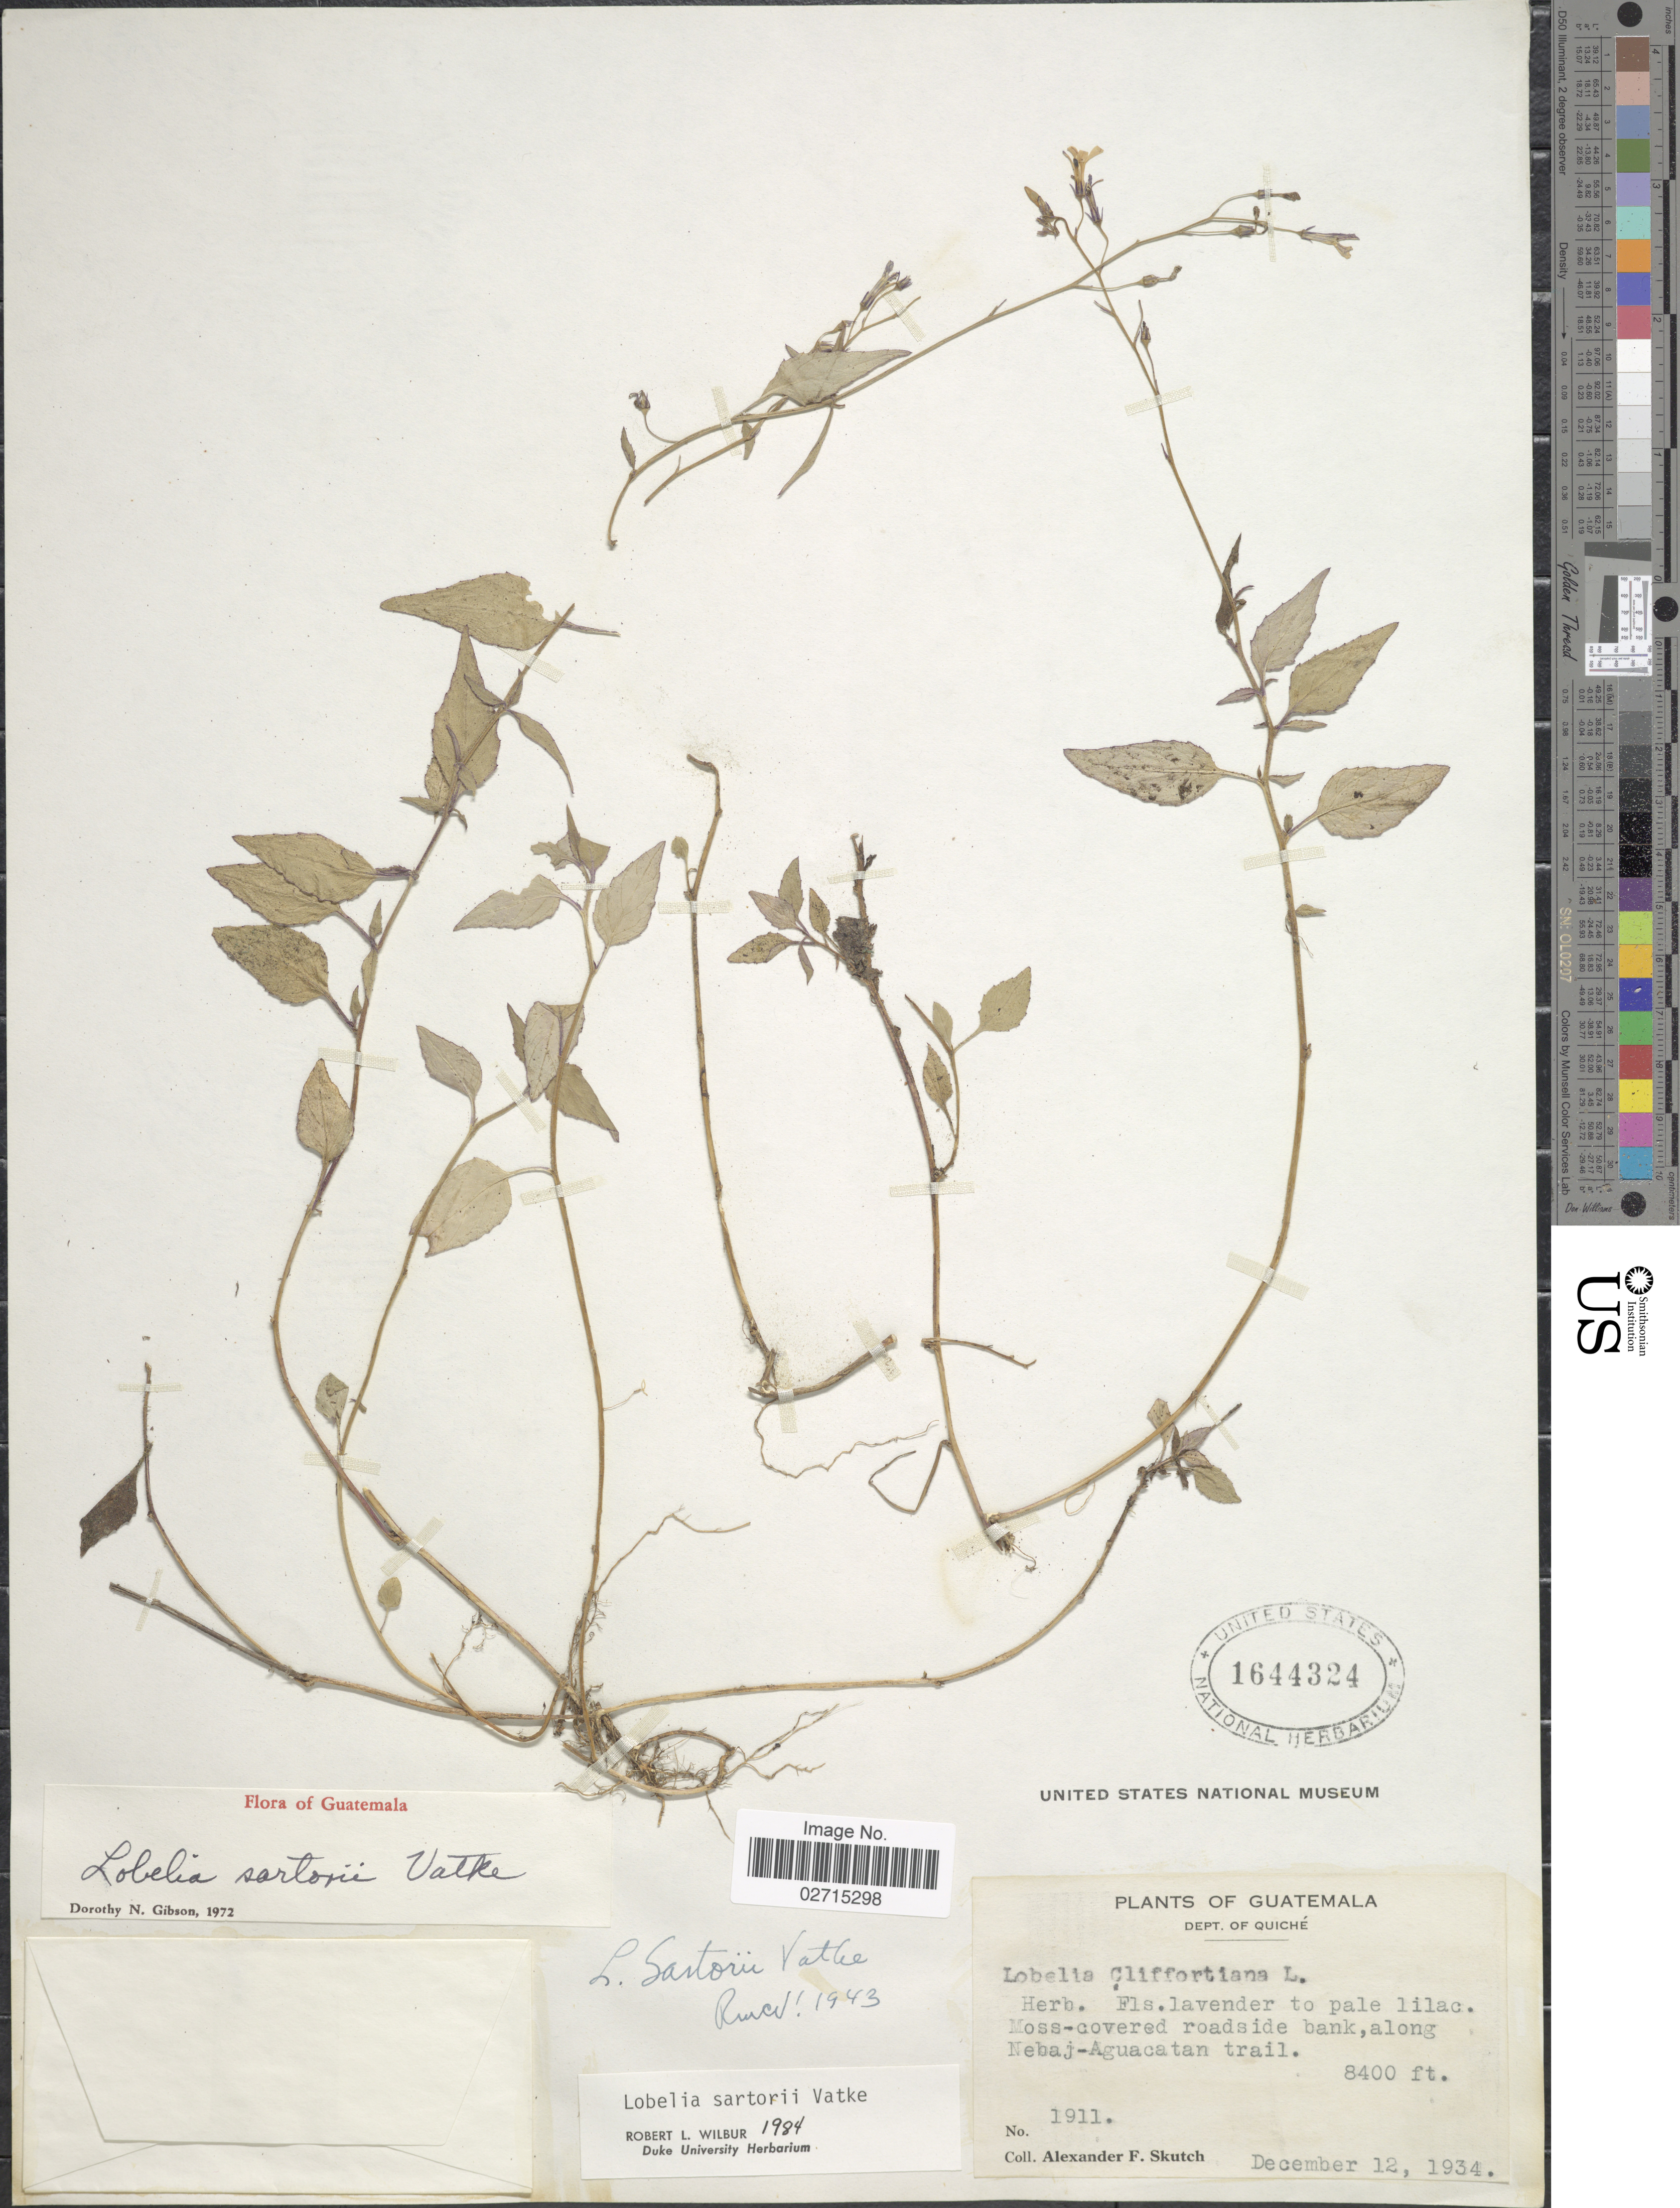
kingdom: Plantae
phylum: Tracheophyta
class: Magnoliopsida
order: Asterales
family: Campanulaceae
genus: Lobelia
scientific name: Lobelia sartorii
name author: Vatke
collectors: A. F. Skutch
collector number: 1911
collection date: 1934-12-12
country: Guatemala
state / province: El Quiché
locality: Dept. of Quiché, Moss-covered roadside bank, along Nebaj-Aguacatan trail.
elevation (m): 2560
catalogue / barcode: US 1644324